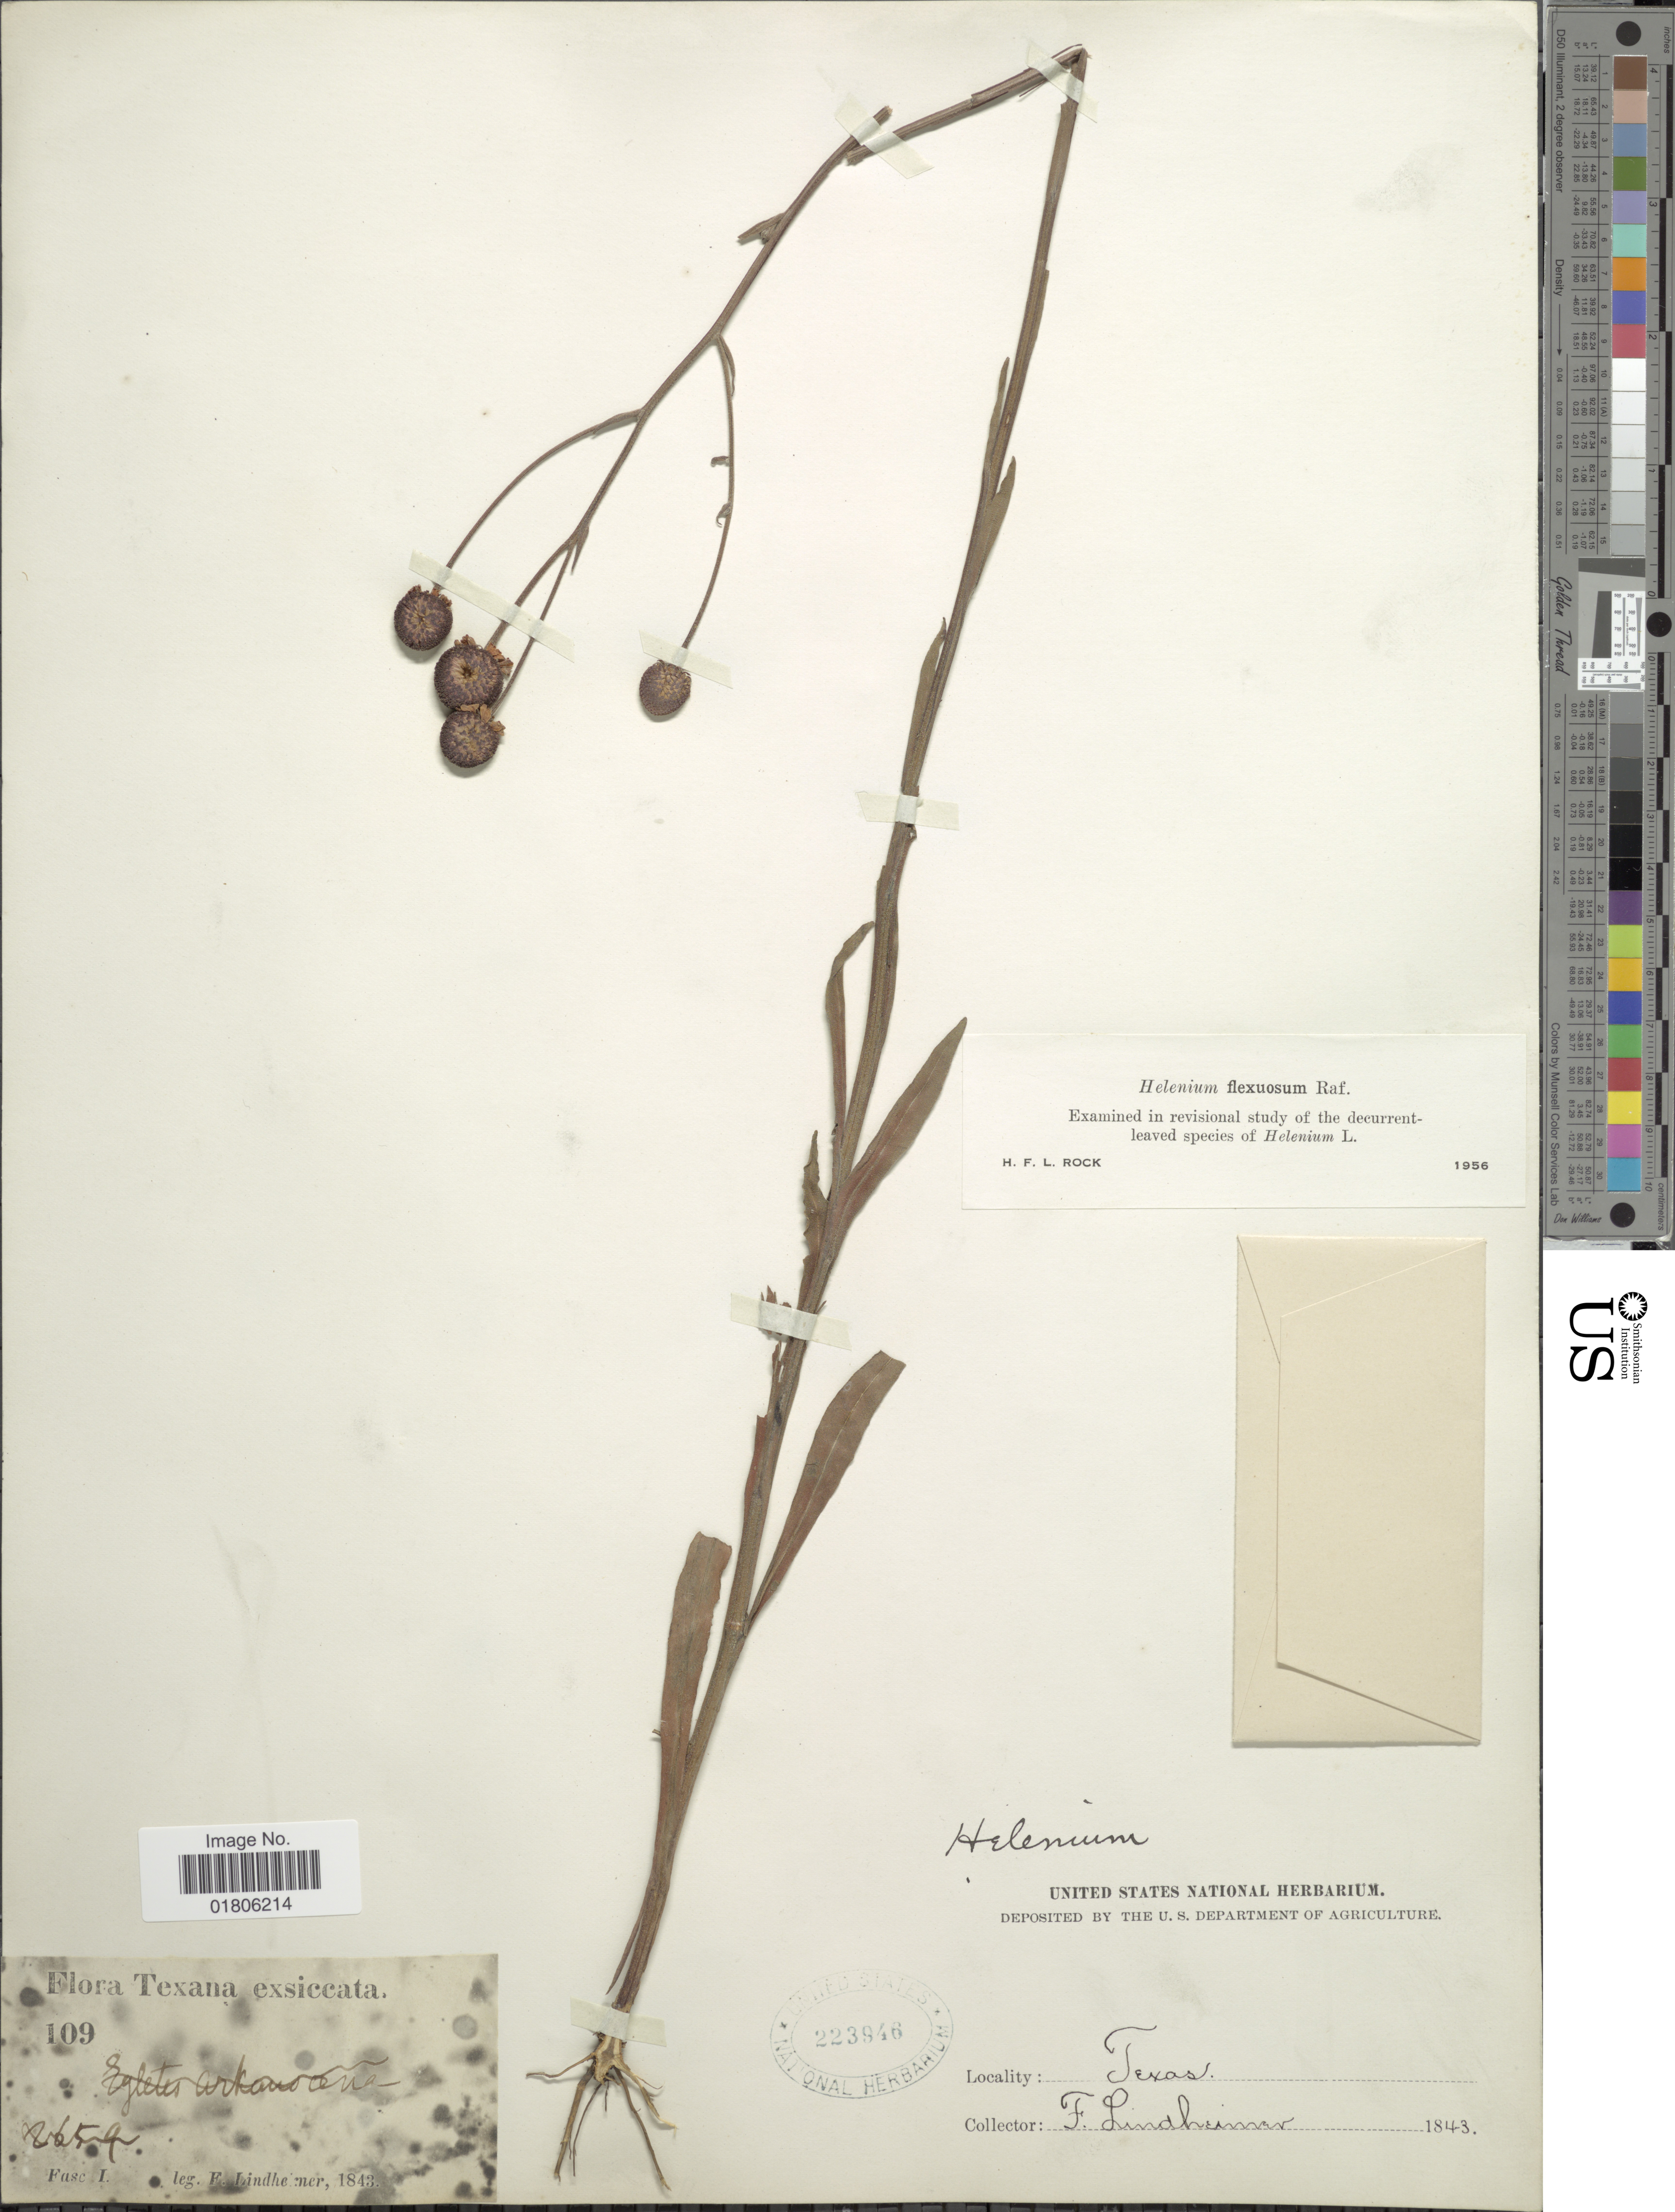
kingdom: Plantae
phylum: Tracheophyta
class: Magnoliopsida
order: Asterales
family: Asteraceae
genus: Helenium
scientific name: Helenium flexuosum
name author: Raf.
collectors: F. Lindheimer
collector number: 109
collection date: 1843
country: United States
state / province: Texas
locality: Fasc I [unsure placement]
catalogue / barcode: US 223946